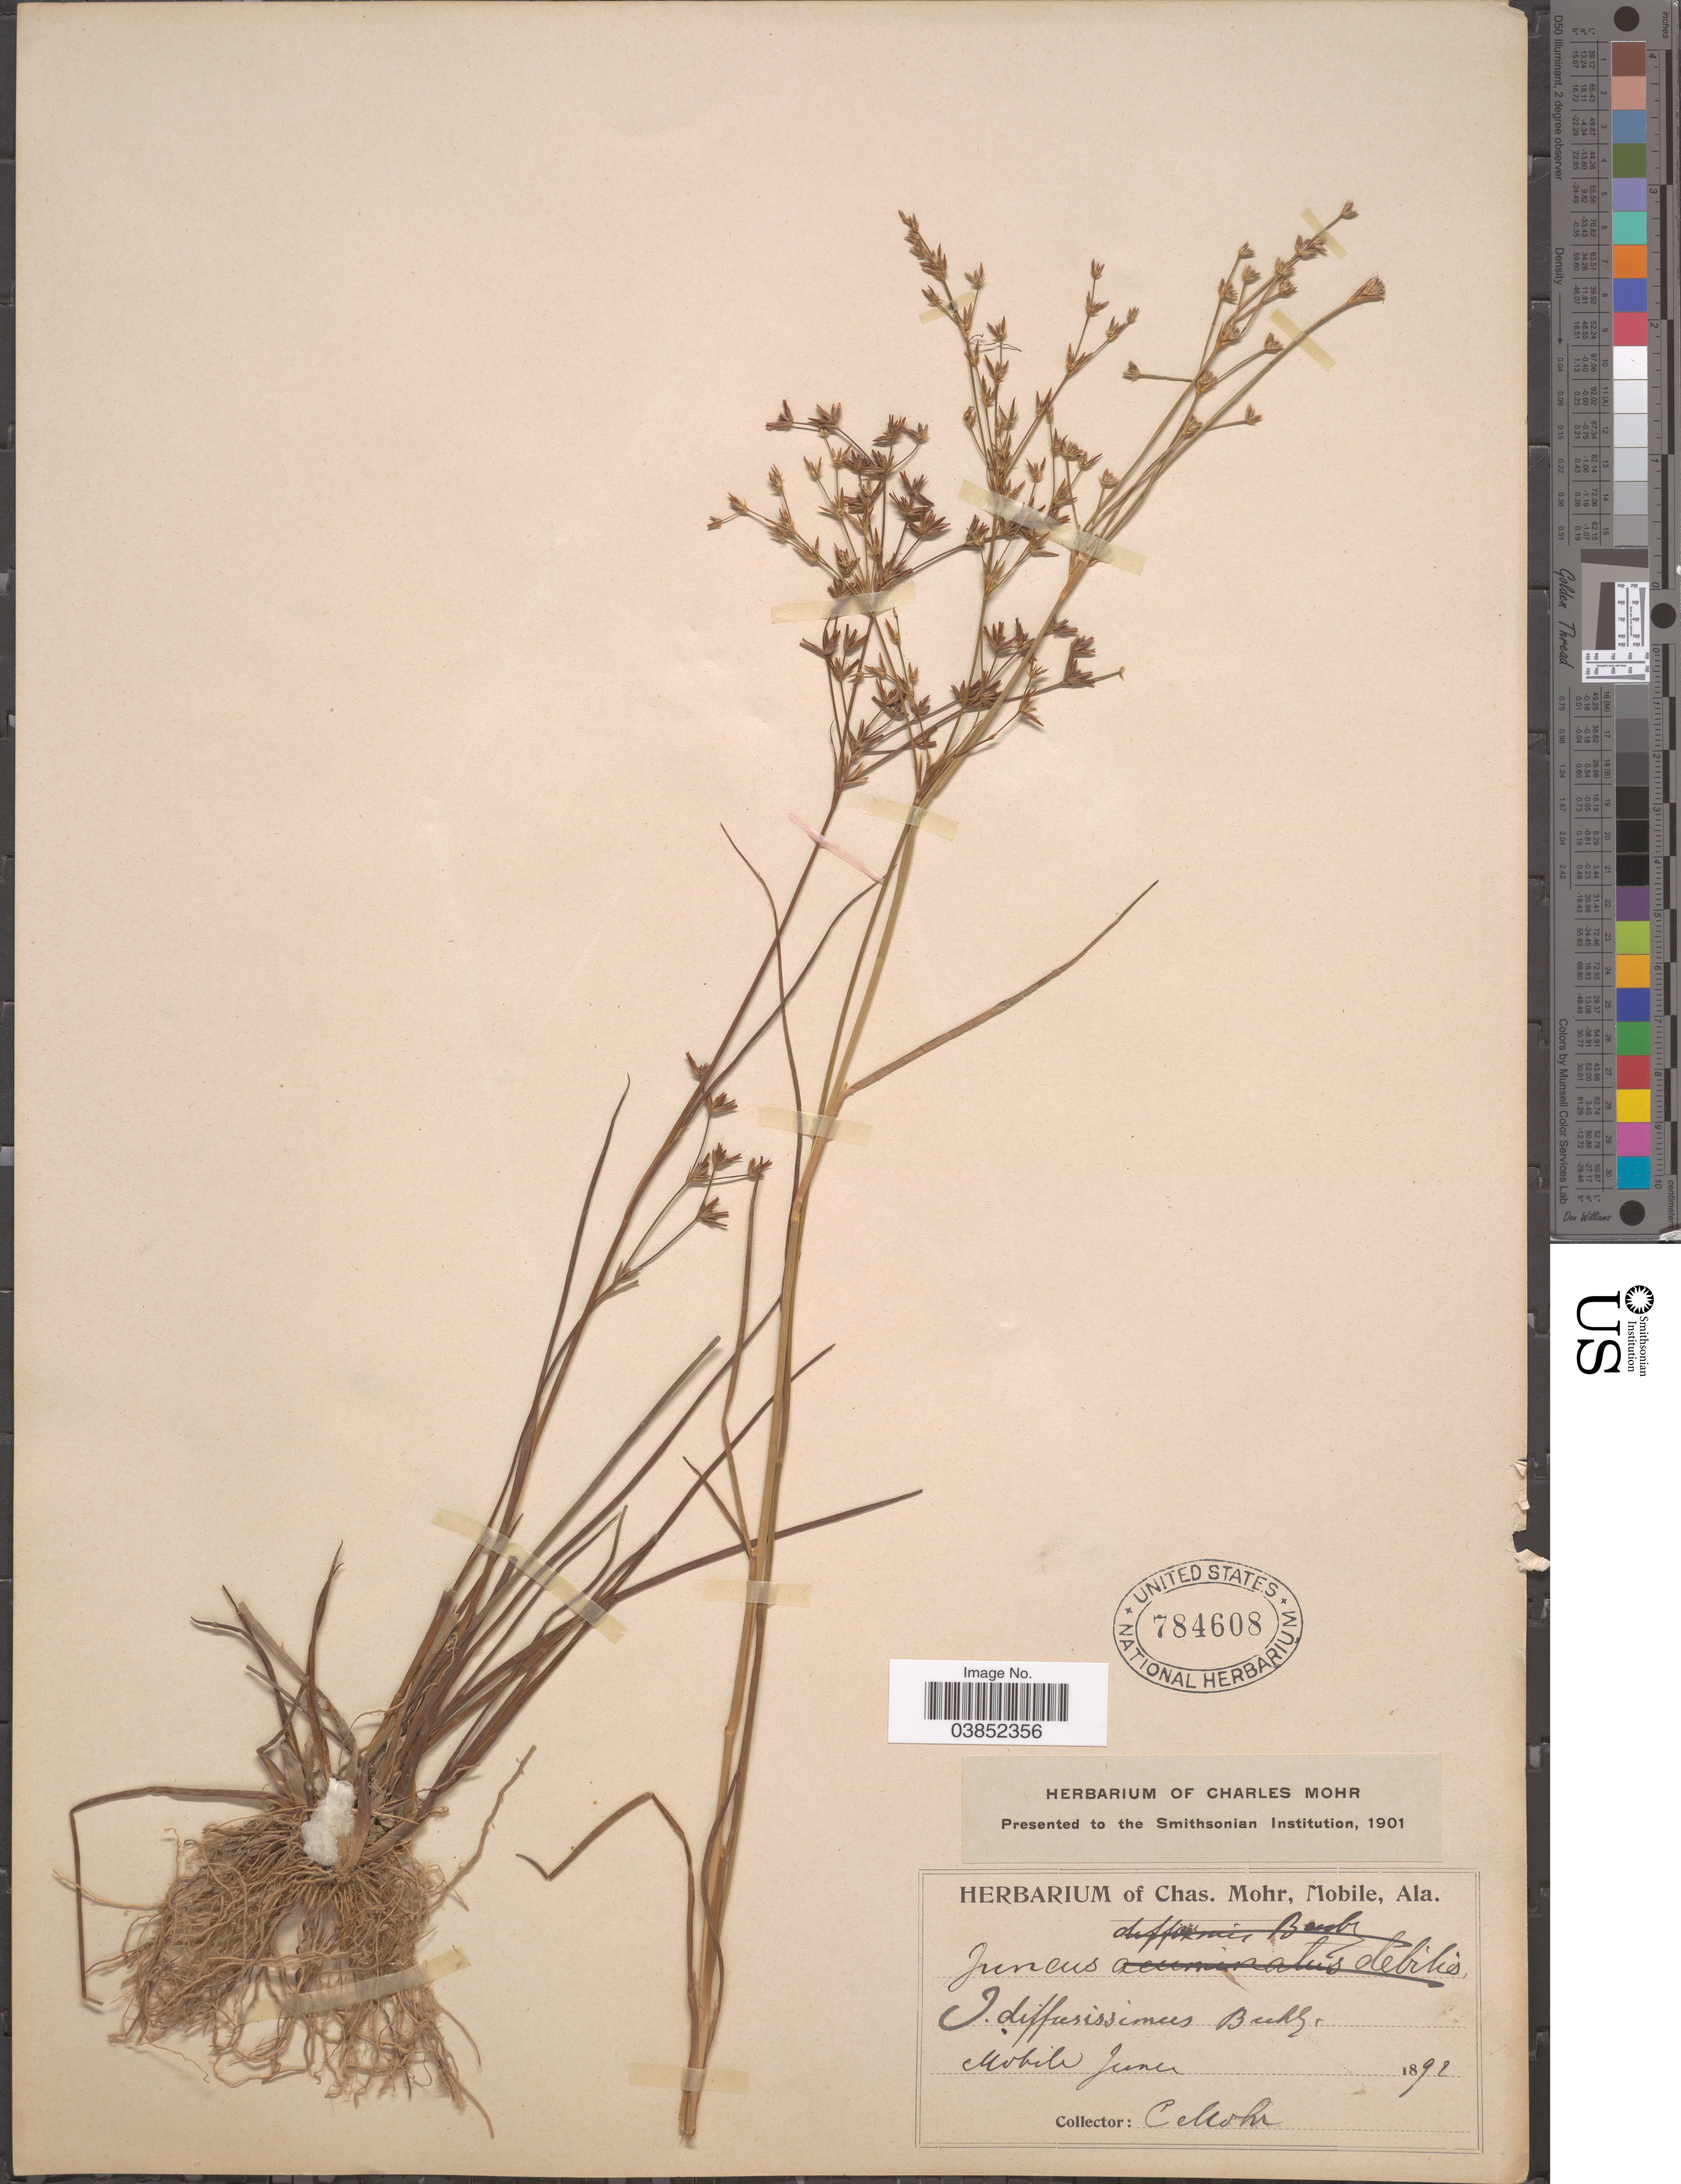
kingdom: Plantae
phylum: Tracheophyta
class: Liliopsida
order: Poales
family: Juncaceae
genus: Juncus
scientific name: Juncus diffusissimus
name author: Buckley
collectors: Mohr, C. T. (herbarium)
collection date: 1892-06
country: United States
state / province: Alabama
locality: Mobile.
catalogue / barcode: US 784608